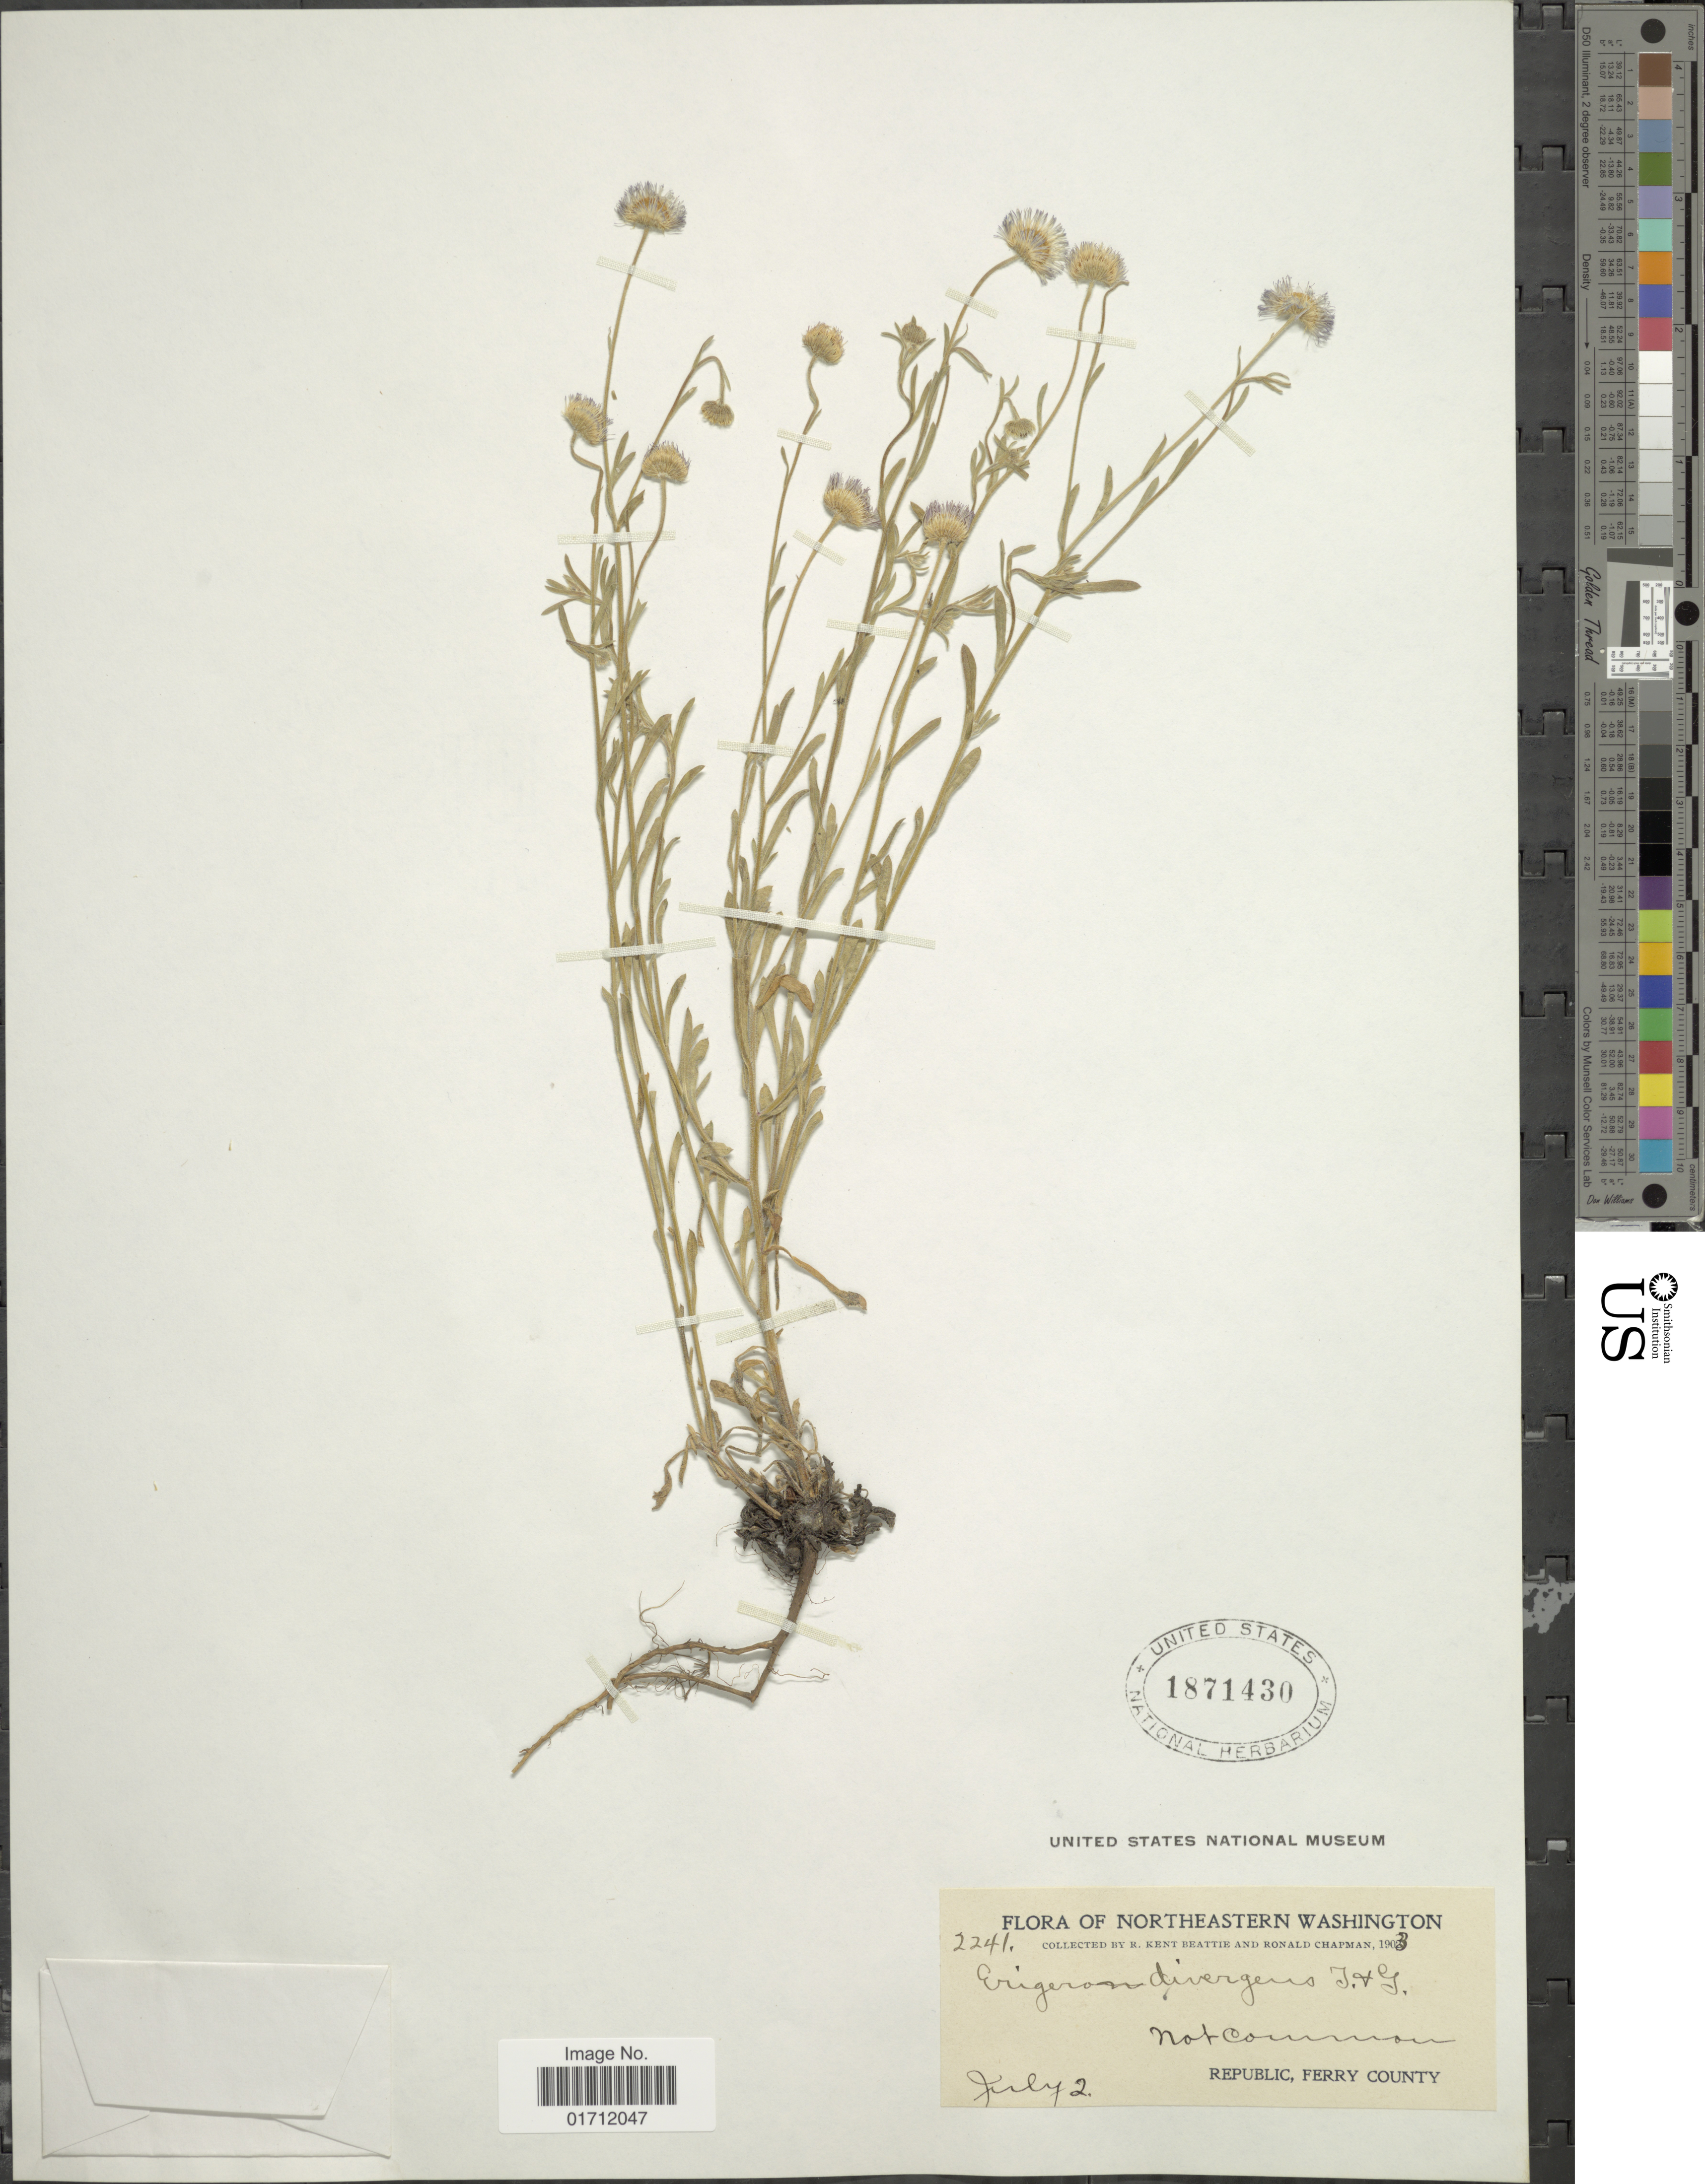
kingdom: Plantae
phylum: Tracheophyta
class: Magnoliopsida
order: Asterales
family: Asteraceae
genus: Erigeron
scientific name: Erigeron divergens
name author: Torr. & A. Gray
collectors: R. K. Beattie & R. Chapman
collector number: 2241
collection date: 1903-07-02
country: United States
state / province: Washington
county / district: Ferry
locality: Northeastern Washington, Republic, Ferry County.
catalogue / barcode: US 1871430